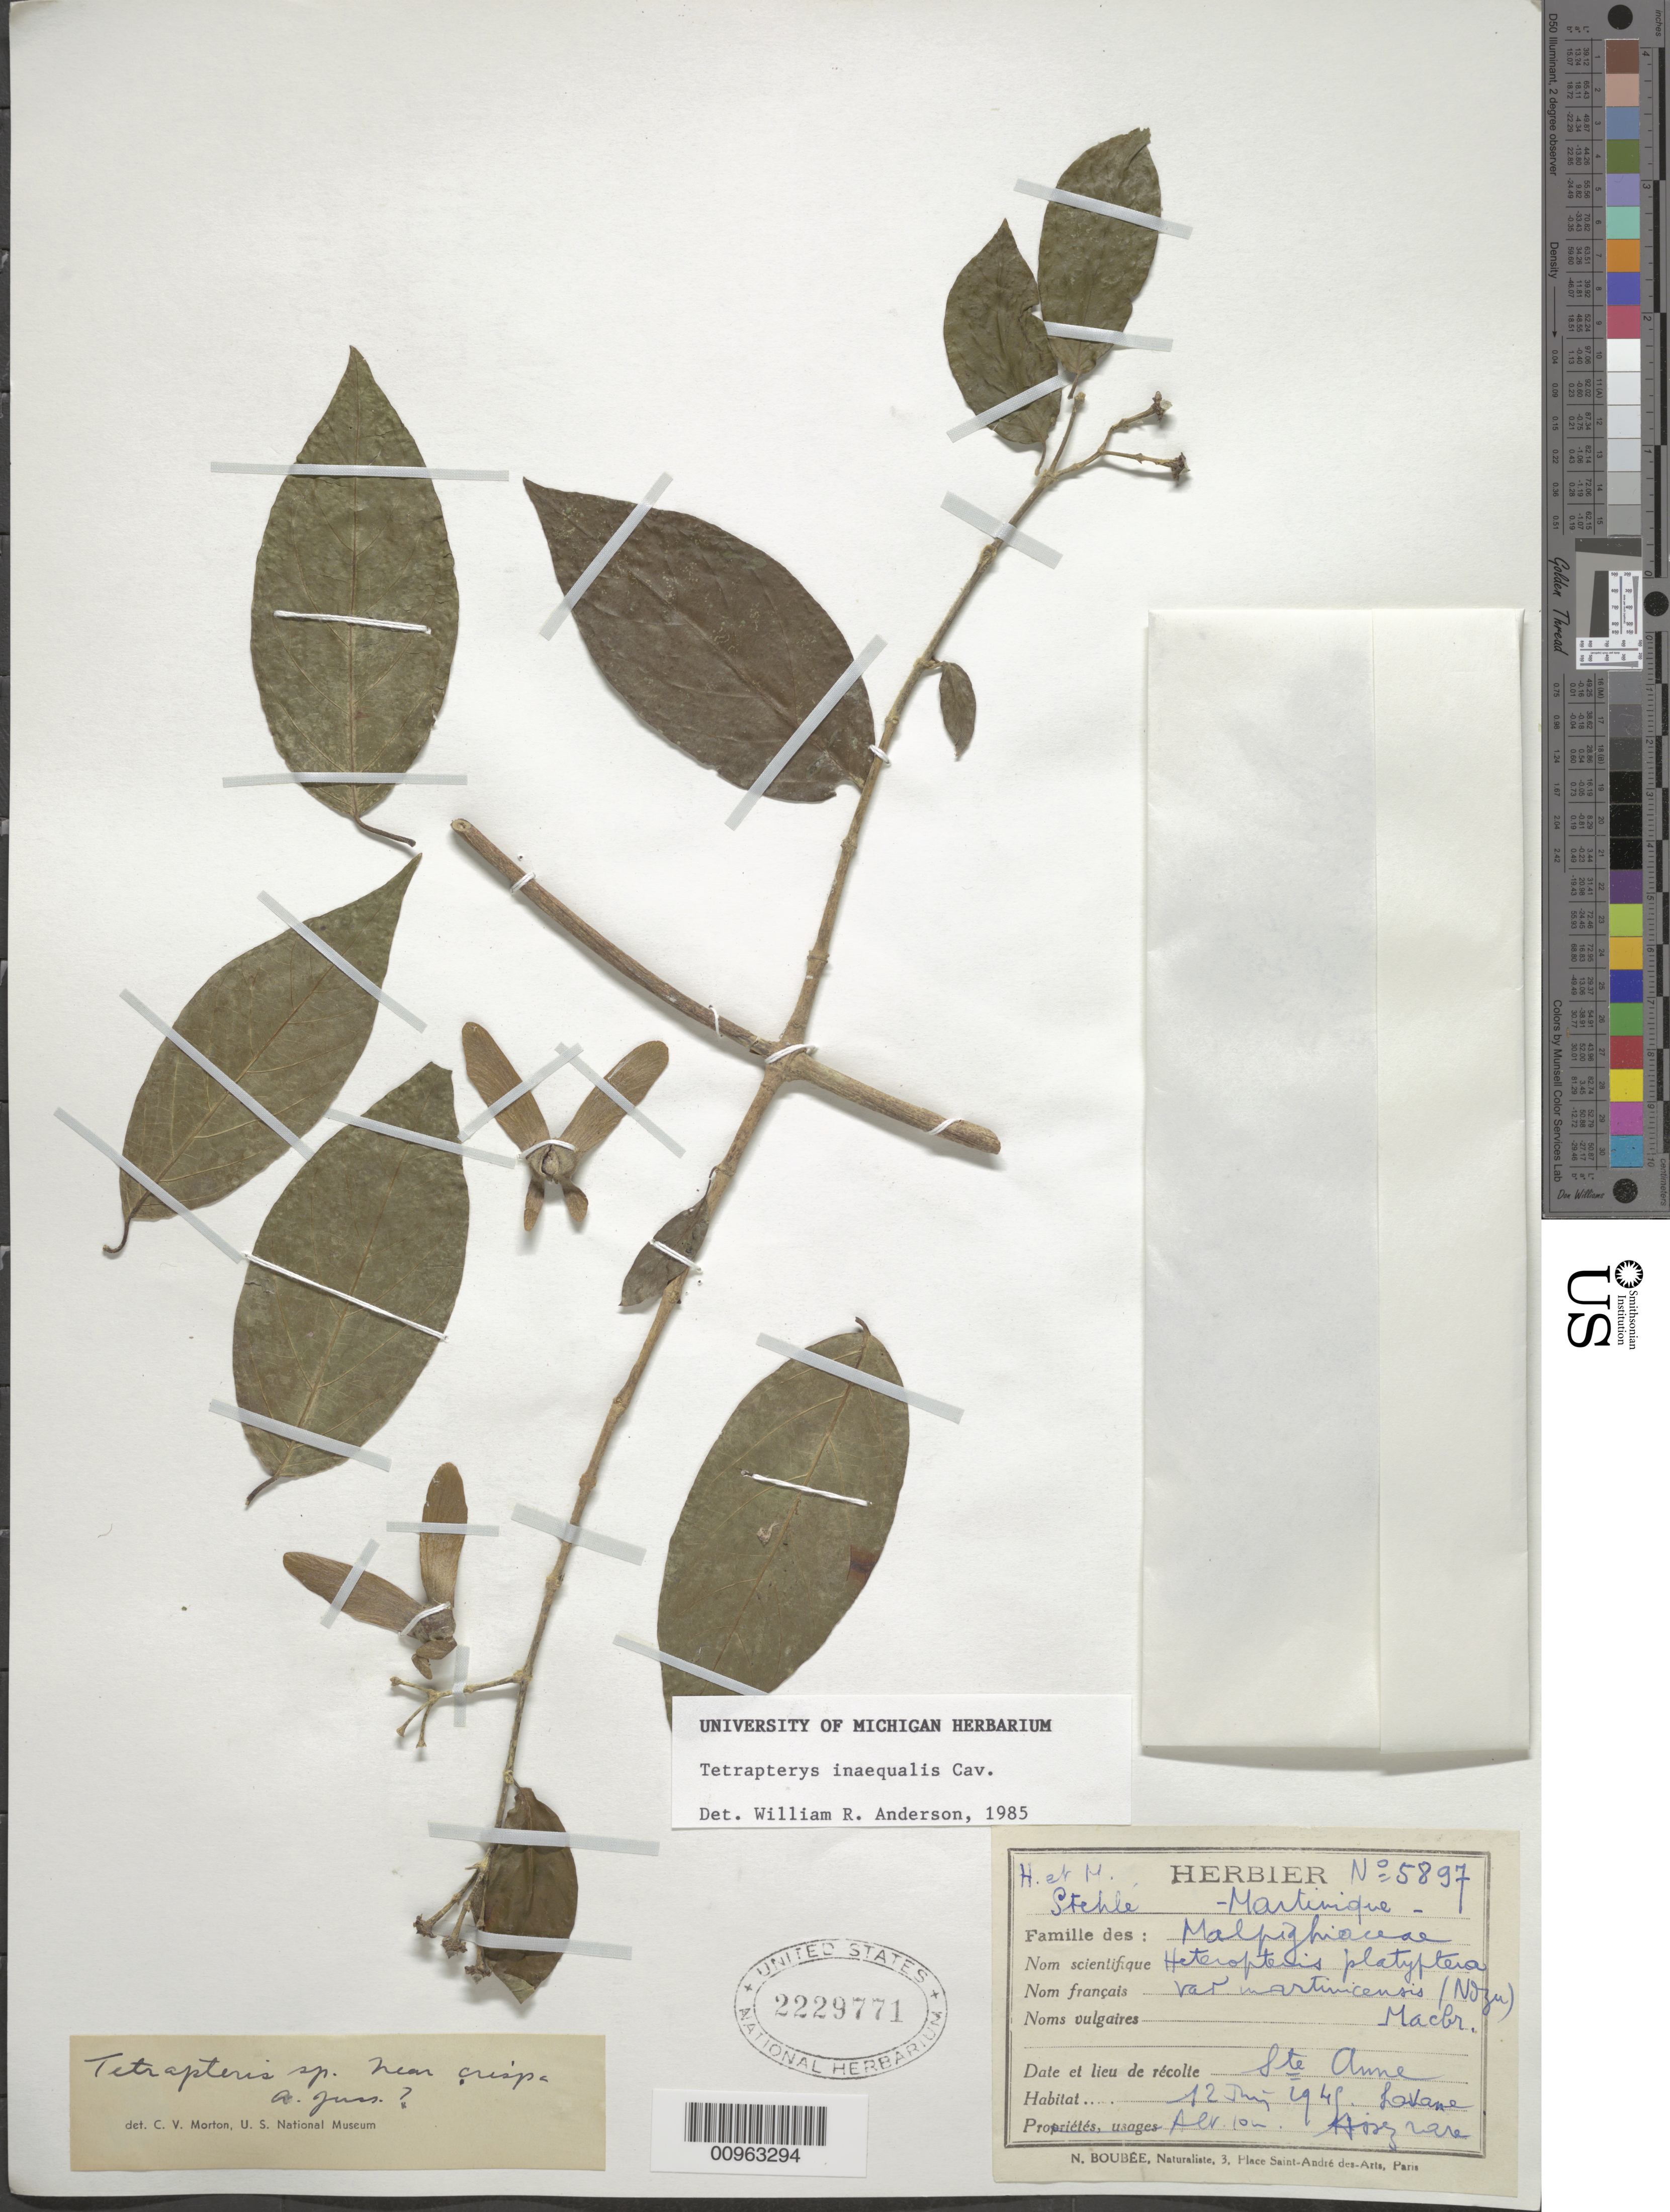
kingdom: Plantae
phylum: Tracheophyta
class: Magnoliopsida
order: Malpighiales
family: Malpighiaceae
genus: Tetrapterys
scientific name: Tetrapterys inaequalis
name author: Cav.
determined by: Anderson, W. R., (MICH), University of Michigan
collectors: H. Stehlé & M. Stehlé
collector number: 5897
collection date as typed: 12 Jun 1949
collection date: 1949-06-12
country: Martinique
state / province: Le Marin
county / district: Sainte-Anne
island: Martinique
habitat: Savane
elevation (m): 10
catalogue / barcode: US 2229771